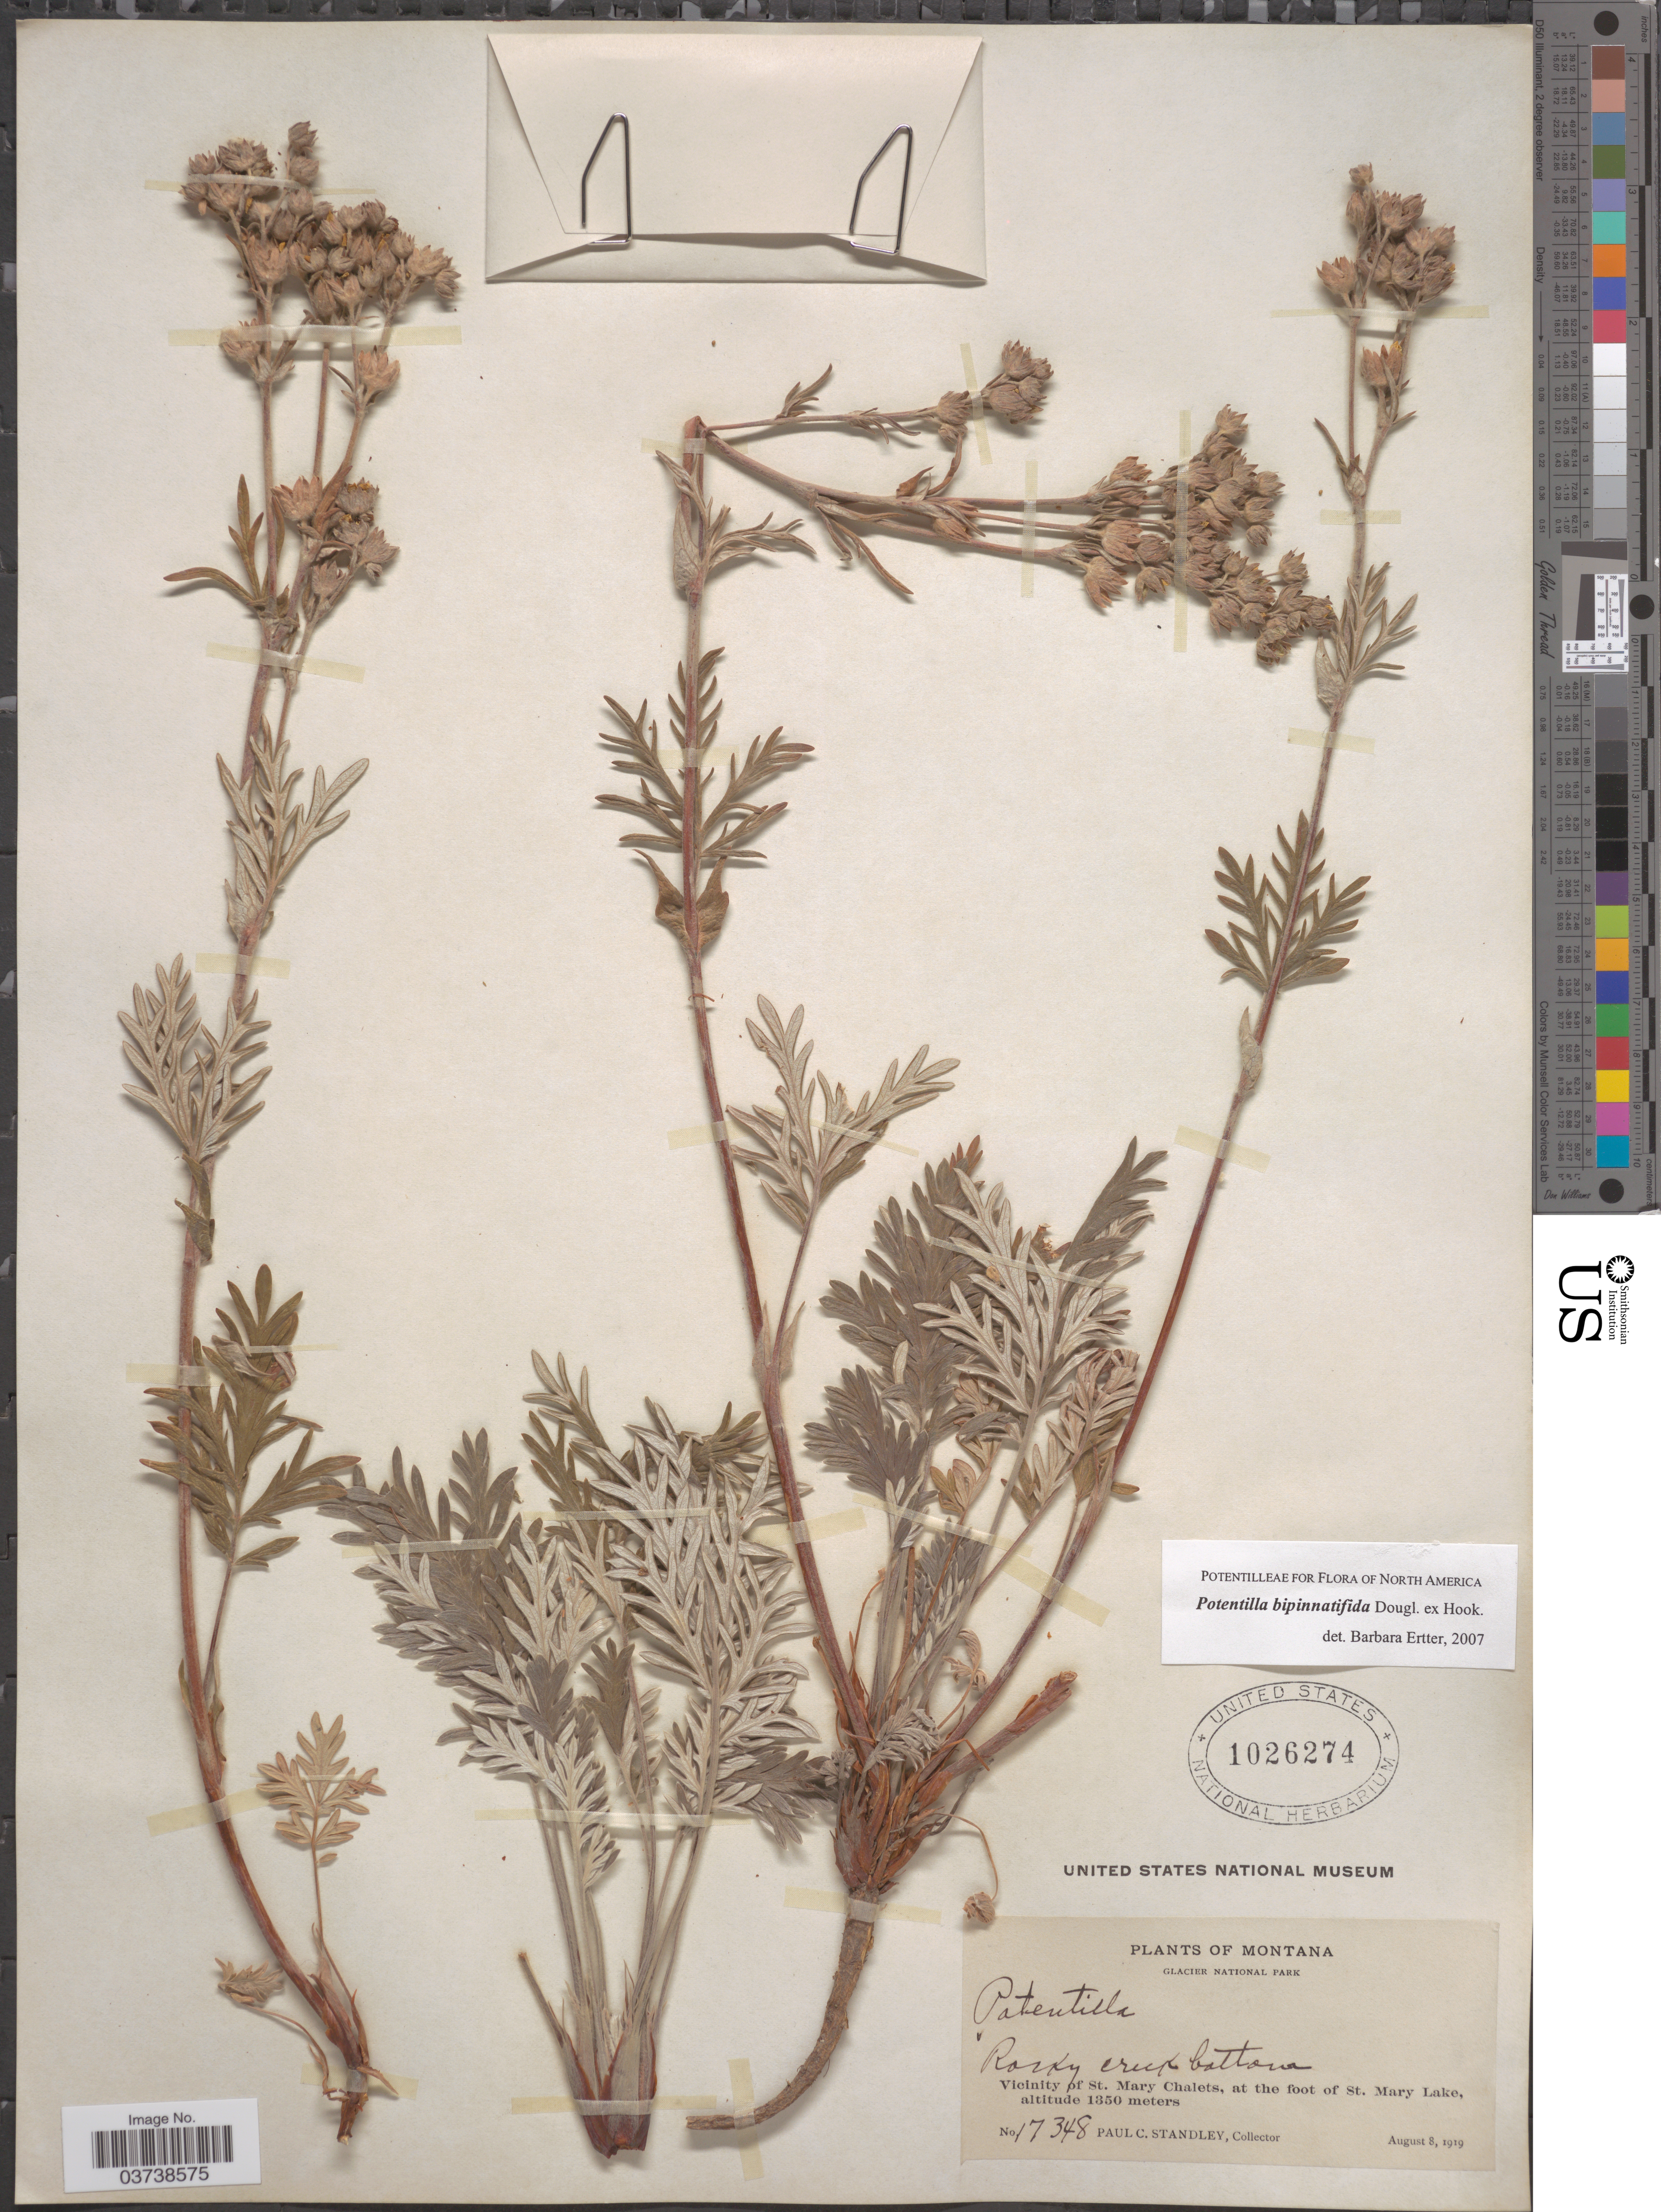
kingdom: Plantae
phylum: Tracheophyta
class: Magnoliopsida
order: Rosales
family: Rosaceae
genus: Potentilla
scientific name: Potentilla bipinnatifida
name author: Douglas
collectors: P. C. Standley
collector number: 17348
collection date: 1919-08-08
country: United States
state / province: Montana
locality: Rocky creek bottom. Vicinity of St. Mary Chalets, at the foot of St. Mary Lake.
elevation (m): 1350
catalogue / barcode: US 1026274